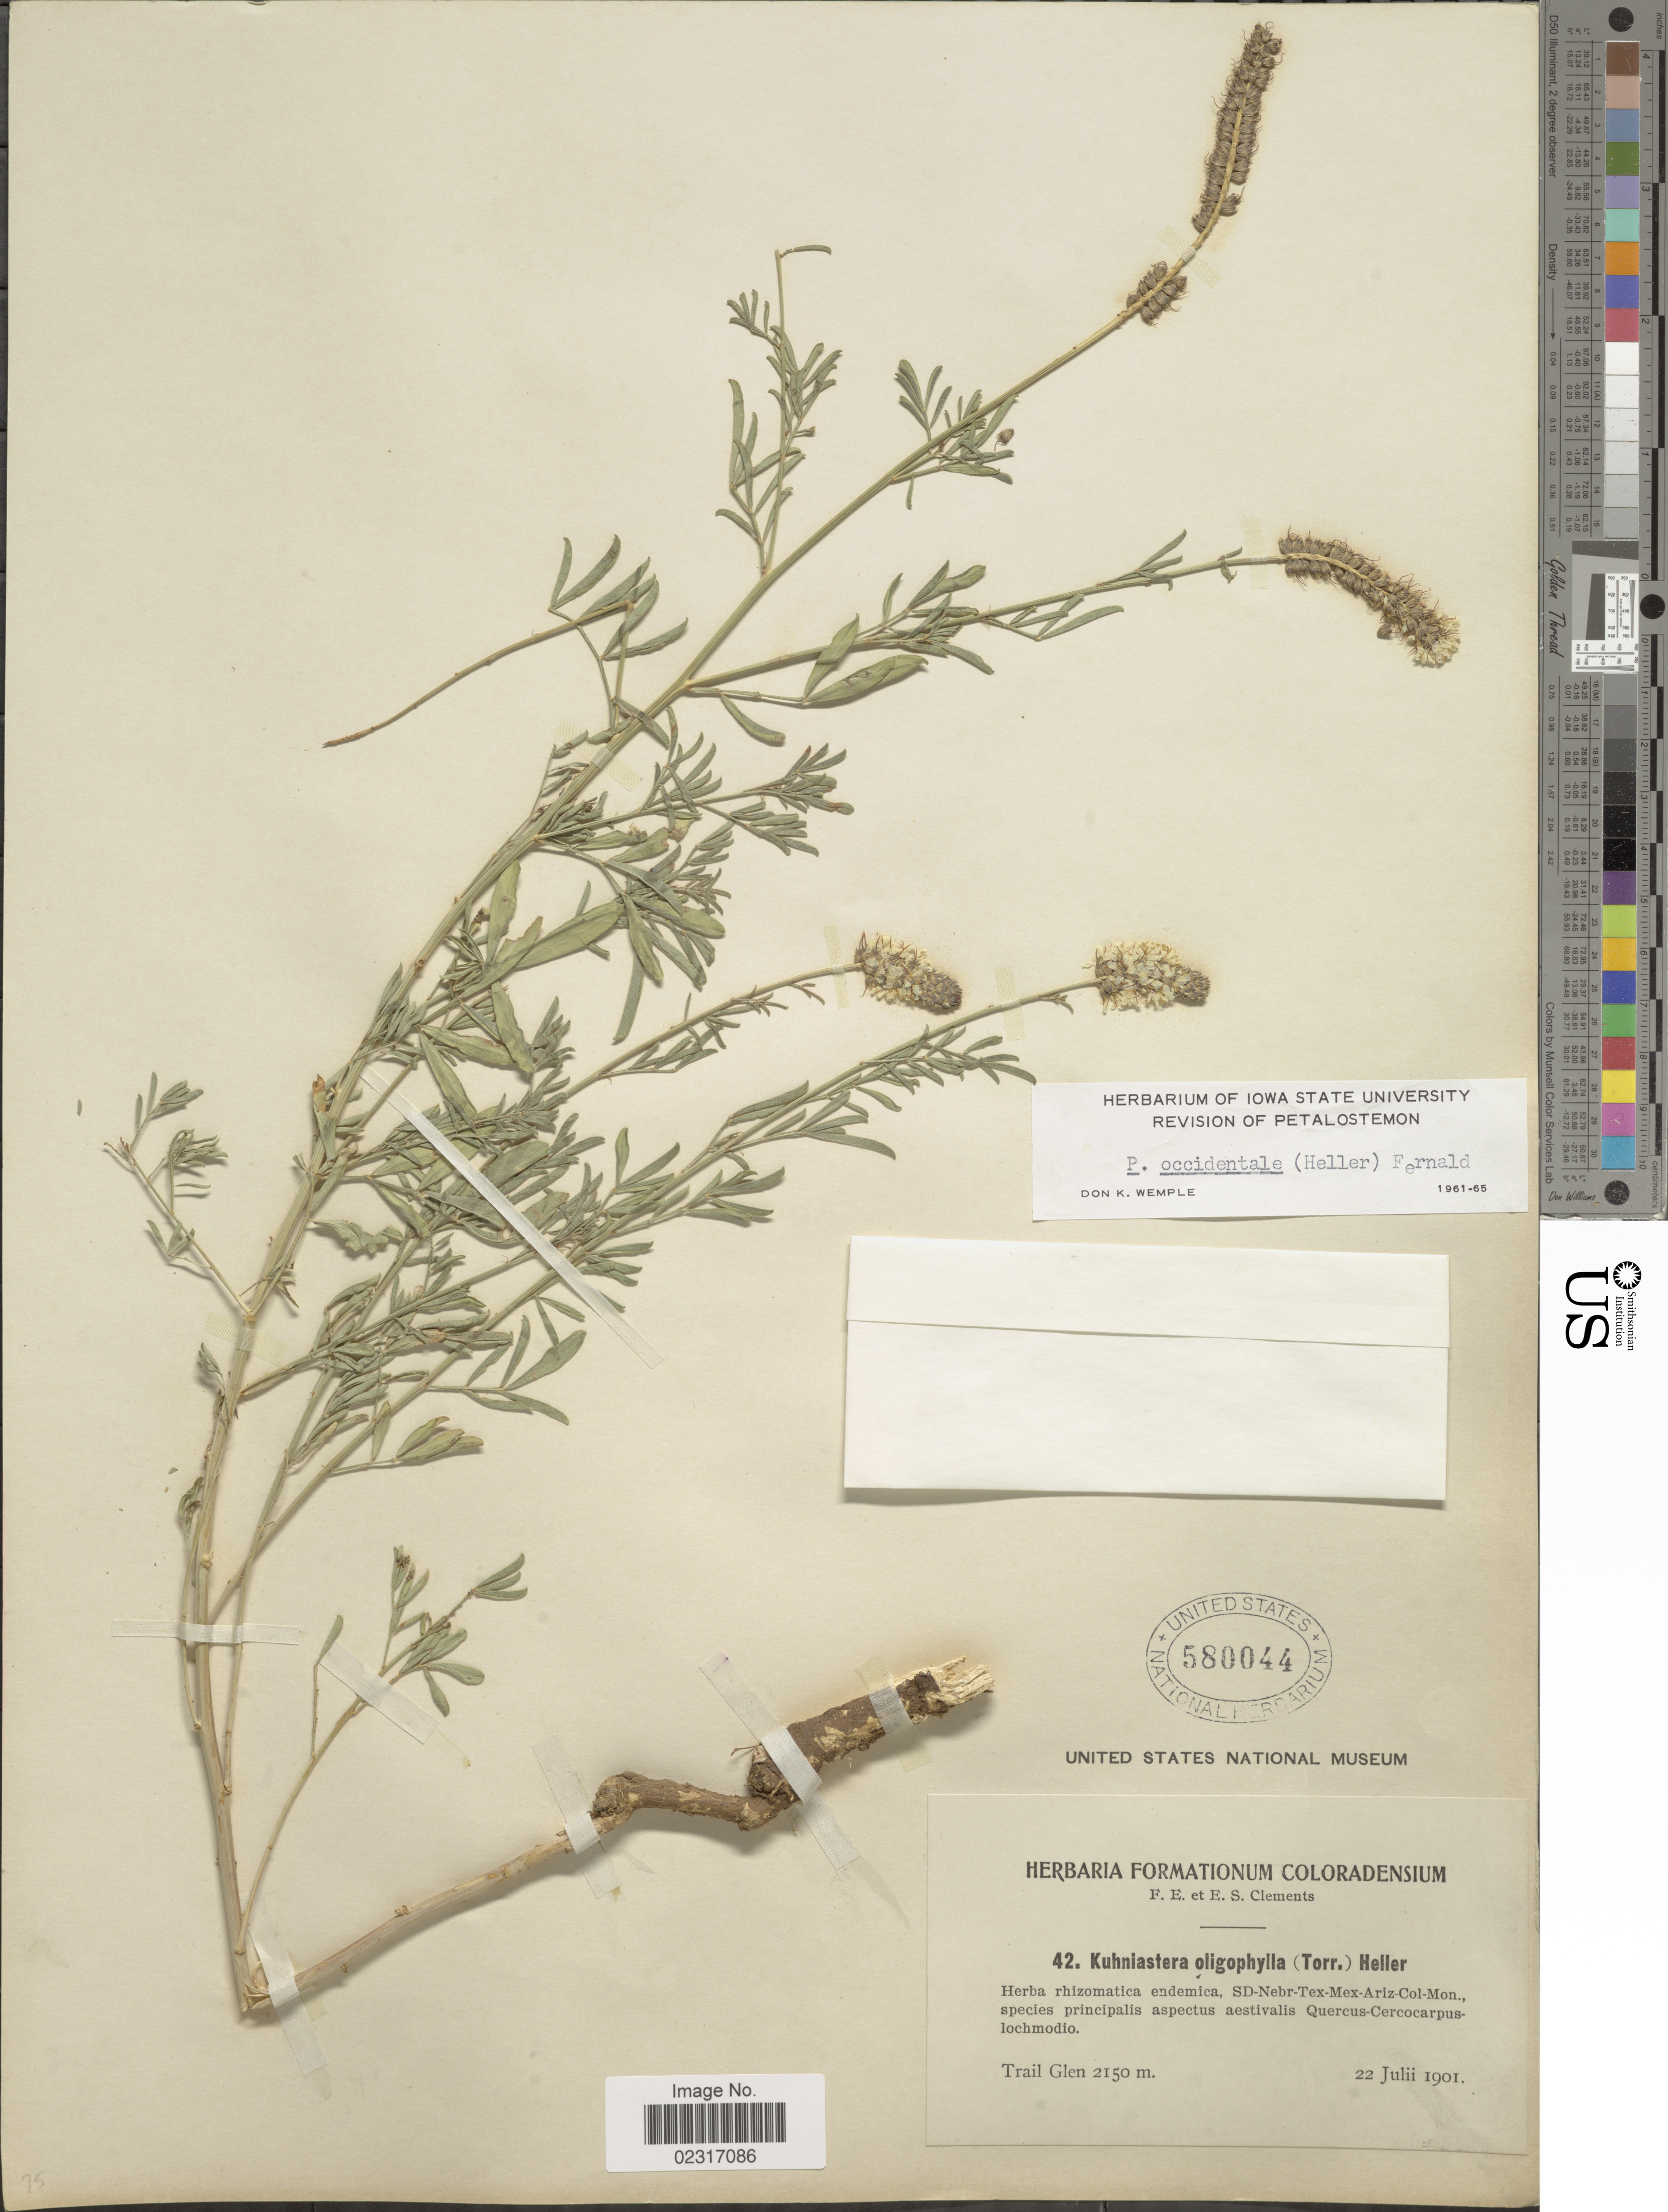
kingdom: Plantae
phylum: Tracheophyta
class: Magnoliopsida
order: Fabales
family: Fabaceae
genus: Dalea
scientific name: Dalea candida var. oligophylla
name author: (Torr) Shinners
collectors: F. E. Clements & E. S. Clements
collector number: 42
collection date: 1901-07-22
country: United States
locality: SD-Nebr-Tex-Mer-Ariz-Col-Mon. Trail Glen.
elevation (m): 2150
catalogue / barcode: US 580044